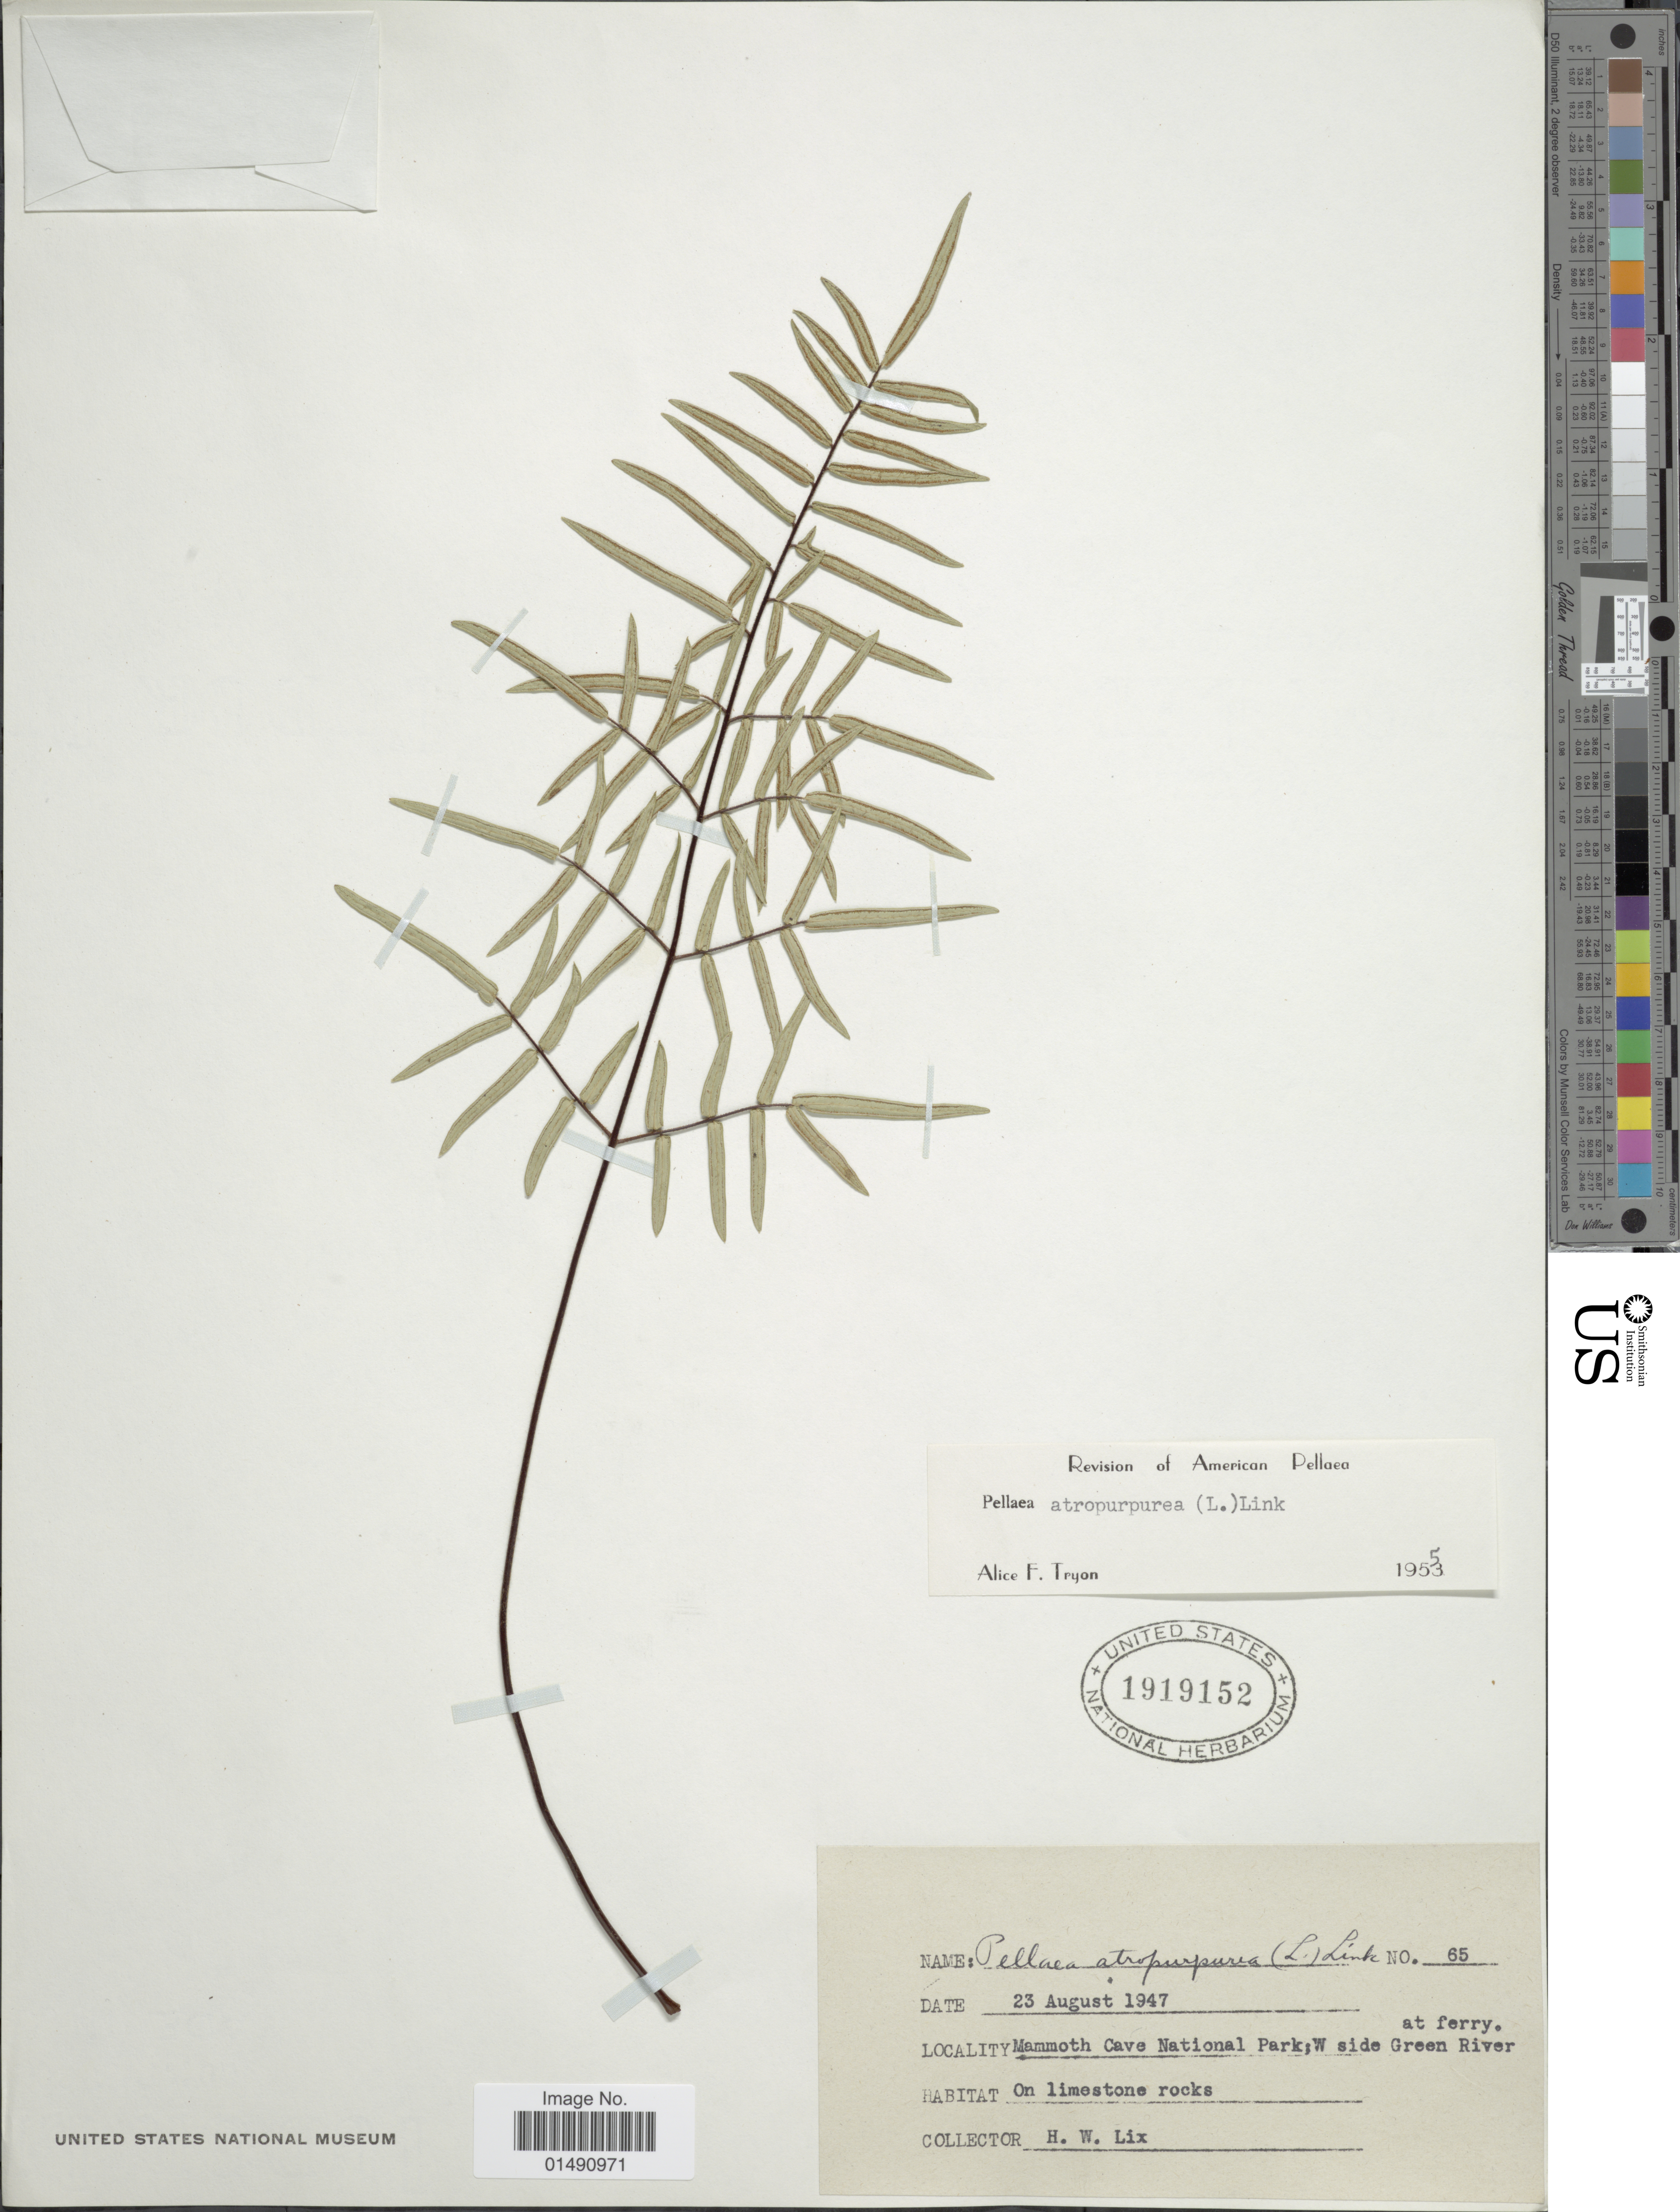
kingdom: Plantae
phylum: Tracheophyta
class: Polypodiopsida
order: Polypodiales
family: Pteridaceae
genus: Pellaea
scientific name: Pellaea atropurpurea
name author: (L.) Link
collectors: H. W. Lix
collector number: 65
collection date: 1947-08-23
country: United States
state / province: Kentucky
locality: Mammoth Cave National Park; W side Green River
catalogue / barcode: US 1919152